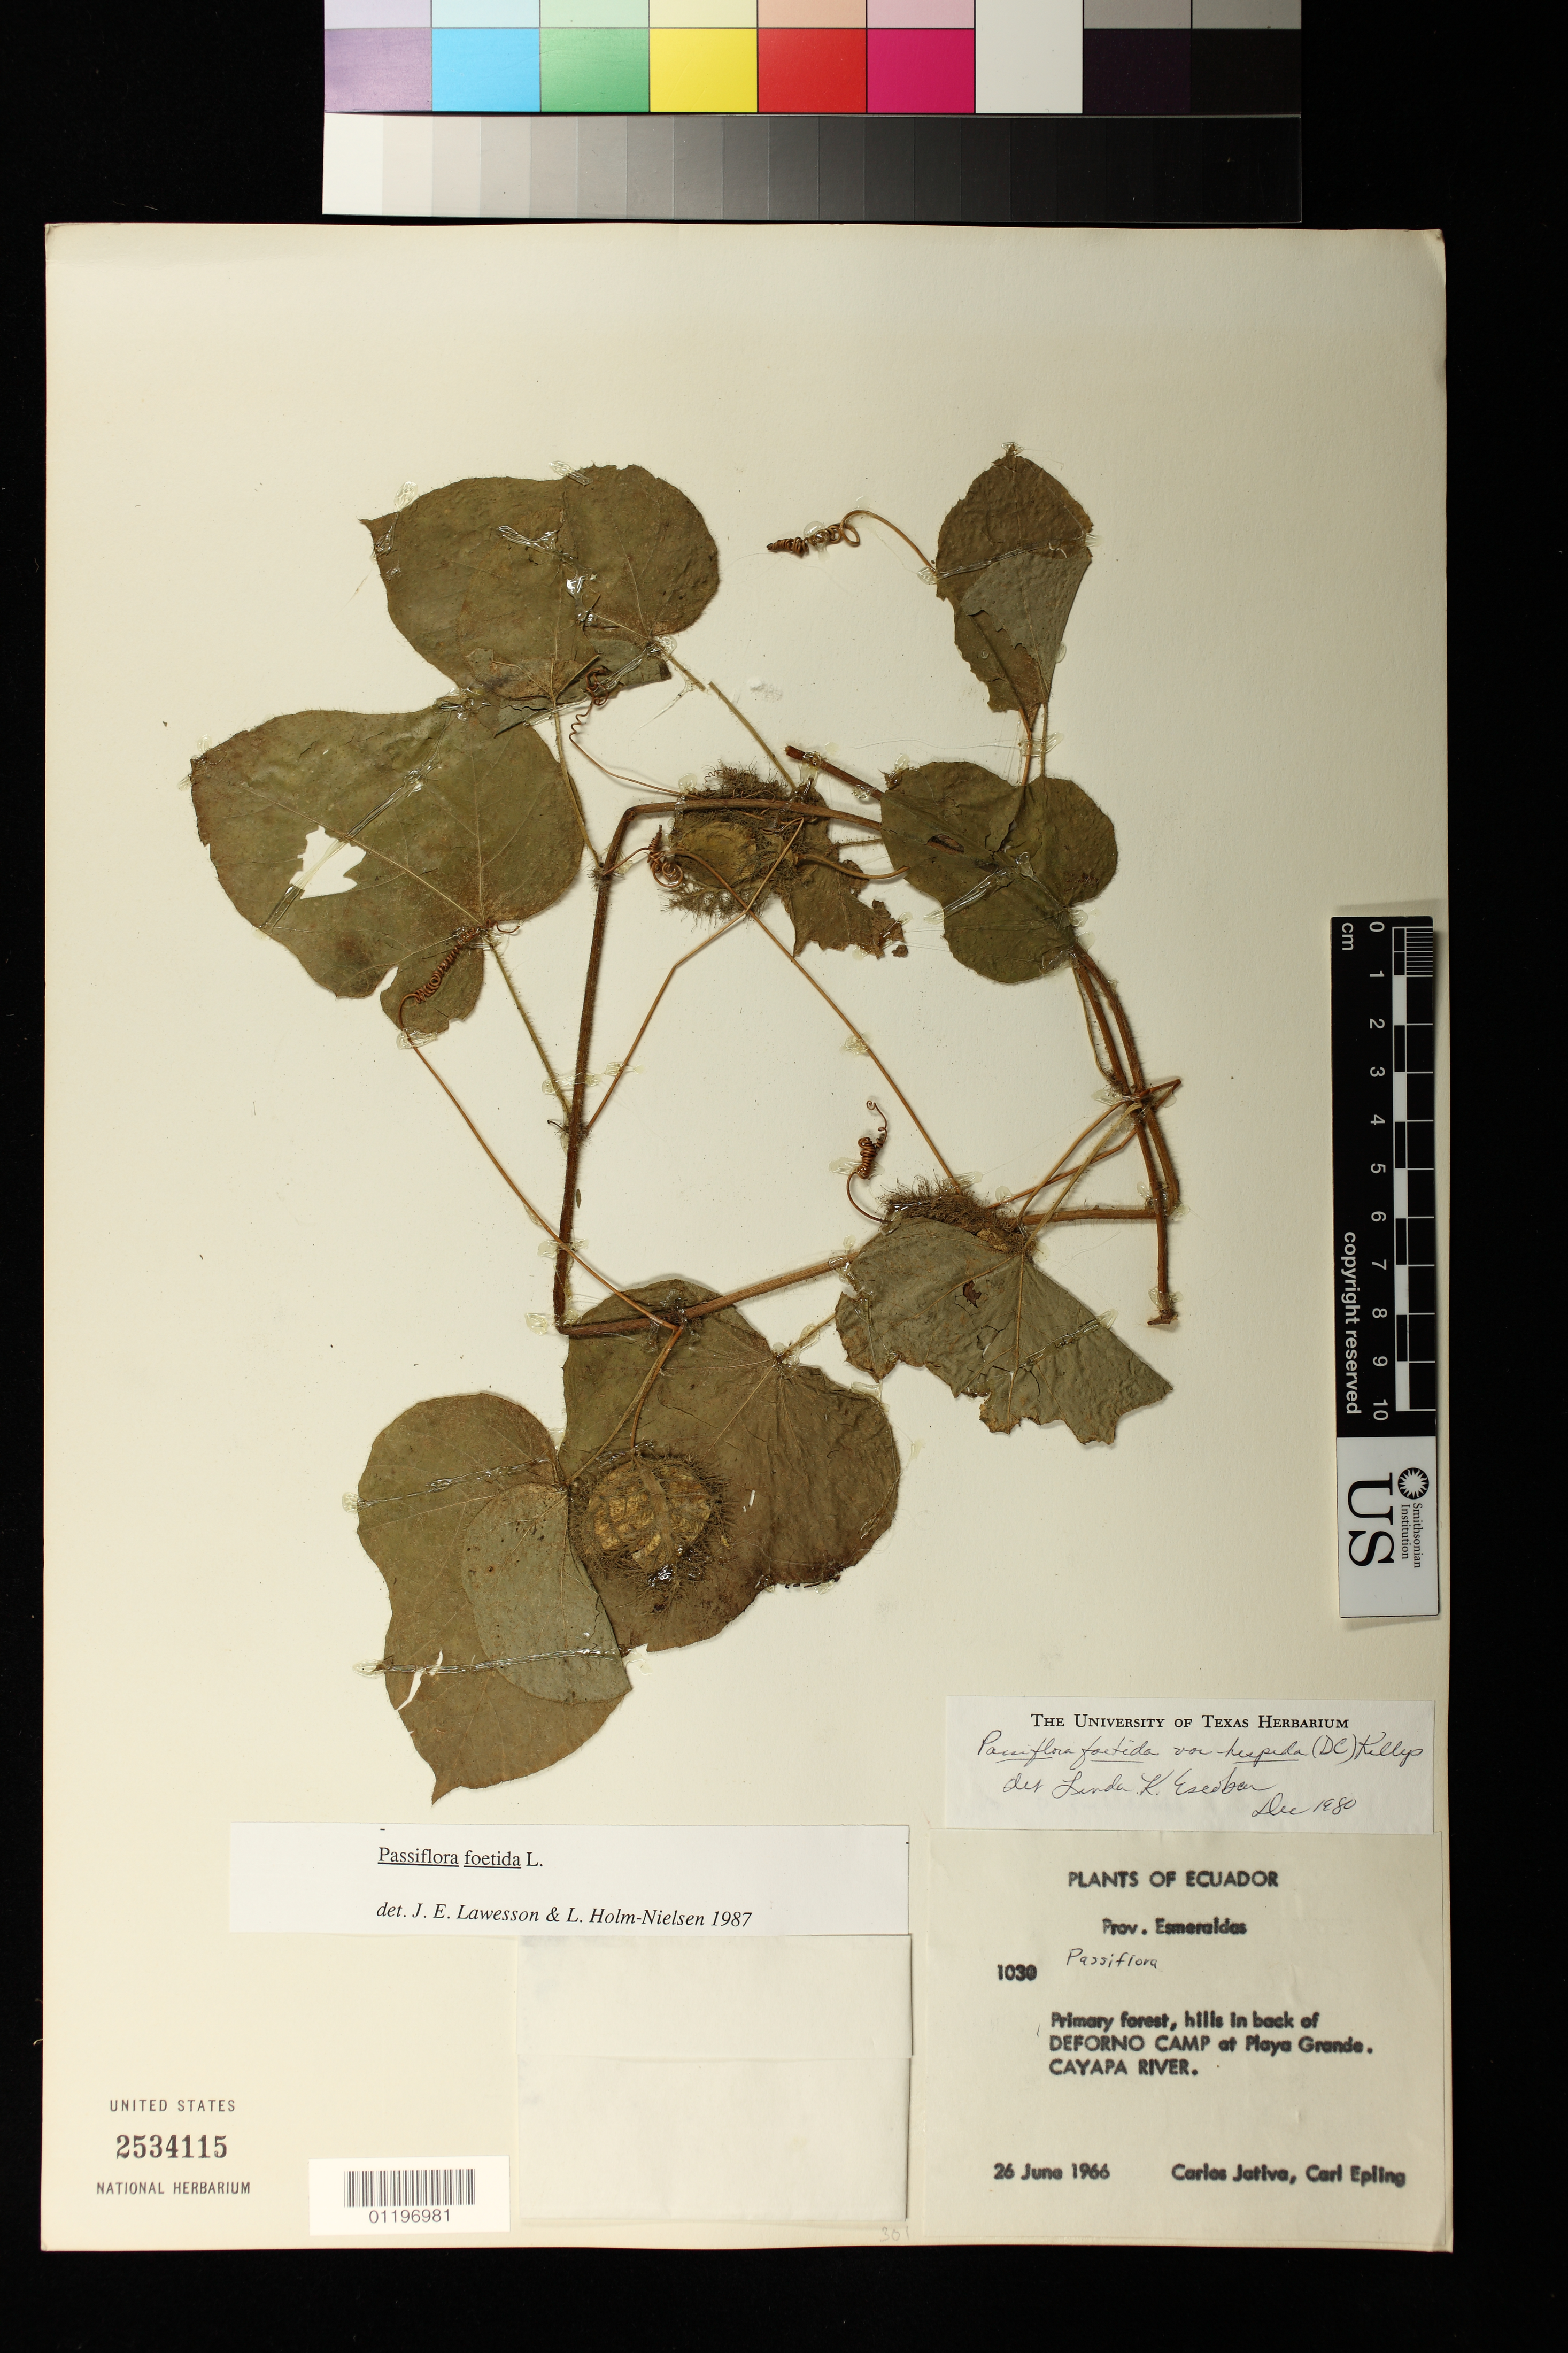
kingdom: Plantae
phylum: Tracheophyta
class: Magnoliopsida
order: Malpighiales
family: Passifloraceae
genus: Passiflora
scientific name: Passiflora foetida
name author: L.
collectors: C. D. Játiva & C. C. Epling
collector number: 1030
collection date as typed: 26 Jun 1966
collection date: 1966-06-26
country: Ecuador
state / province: Esmeraldas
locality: Primary forest, hills in back of Deforno Camp at Playa Grande. Cayapa River.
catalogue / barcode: US 2534115